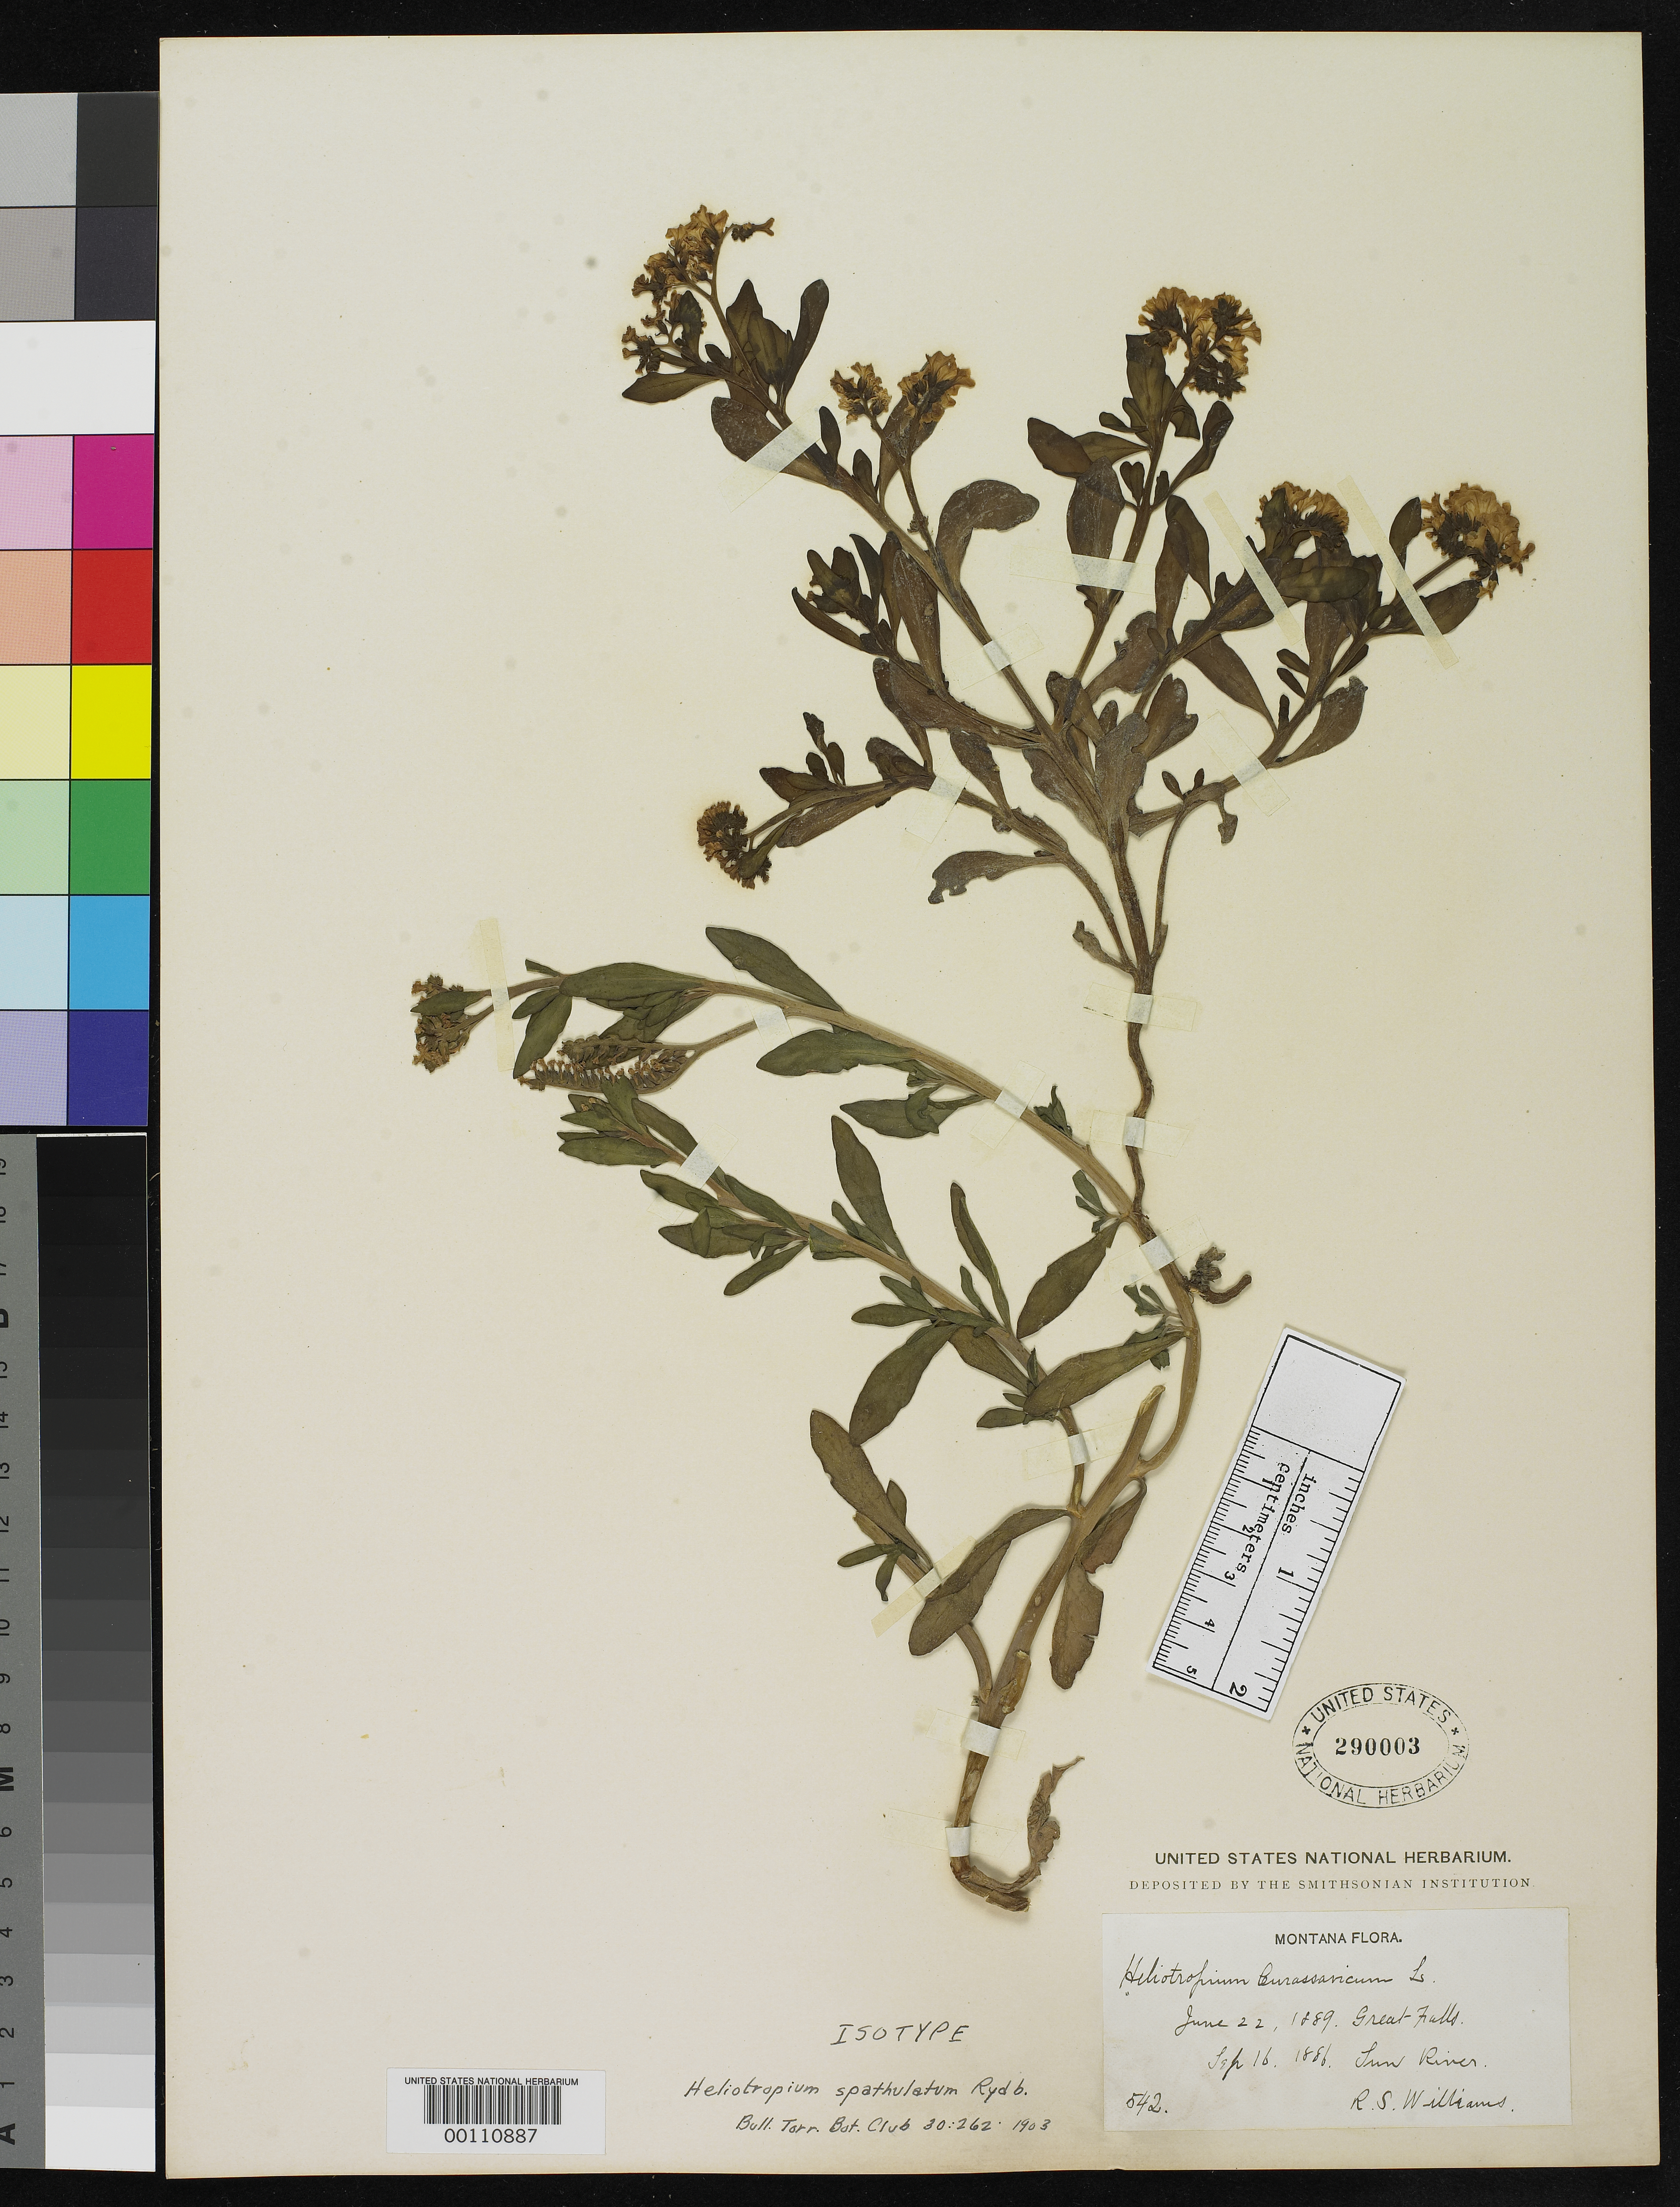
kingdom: Plantae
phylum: Tracheophyta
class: Magnoliopsida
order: Boraginales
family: Heliotropiaceae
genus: Heliotropium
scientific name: Heliotropium spathulatum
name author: Rydb.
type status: Isotype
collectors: R. S. Williams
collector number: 542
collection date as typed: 22 Jun 1889 to 16 Sep 1886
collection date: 1886-09-16/1889-06-22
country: United States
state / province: Montana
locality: Great Falls.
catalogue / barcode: US 290003